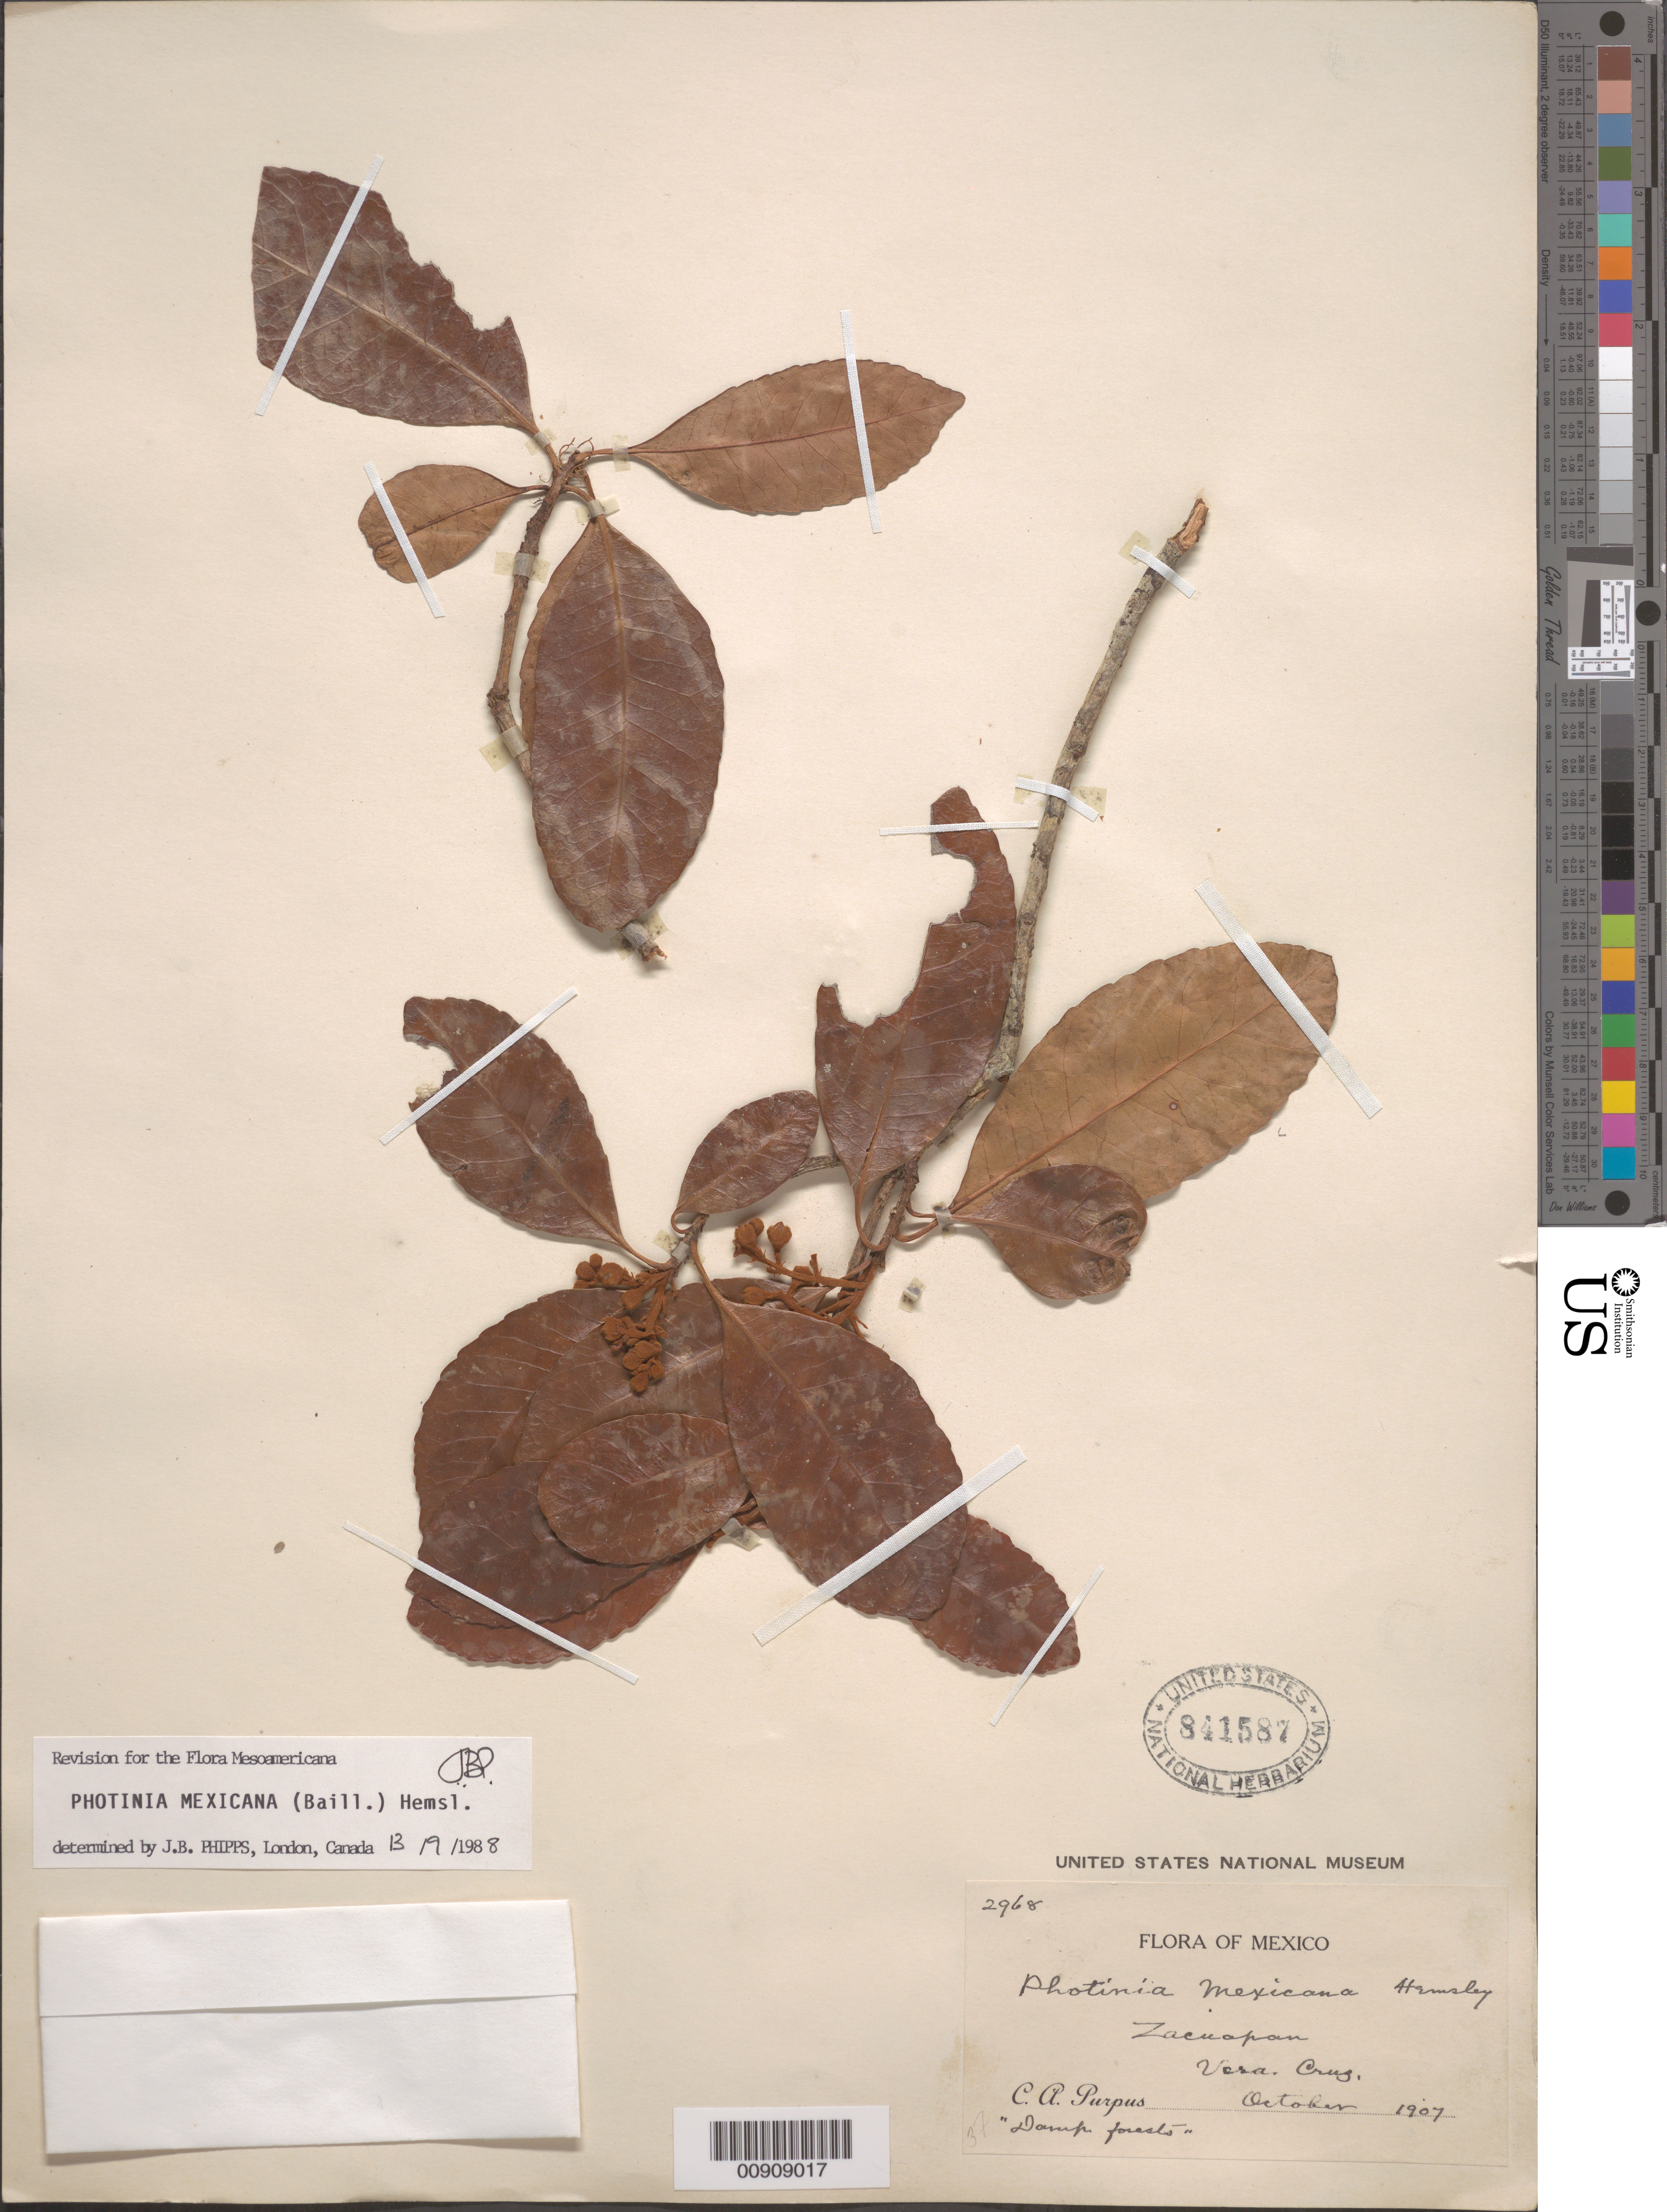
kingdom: Plantae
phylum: Tracheophyta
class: Magnoliopsida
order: Rosales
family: Rosaceae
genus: Phippsiomeles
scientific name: Phippsiomeles mexicana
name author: (Baill.) B.B. Liu & J. Wen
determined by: Strong, Mark T., (BOT), Smithsonian Institution - National Museum of Natural History (UNITED STATES)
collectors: C. A. Purpus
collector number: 2968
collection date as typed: Oct 1907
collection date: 1907-10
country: Mexico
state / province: Veracruz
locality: Zacuapan, Veracruz.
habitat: Damp forest.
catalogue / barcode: US 841587